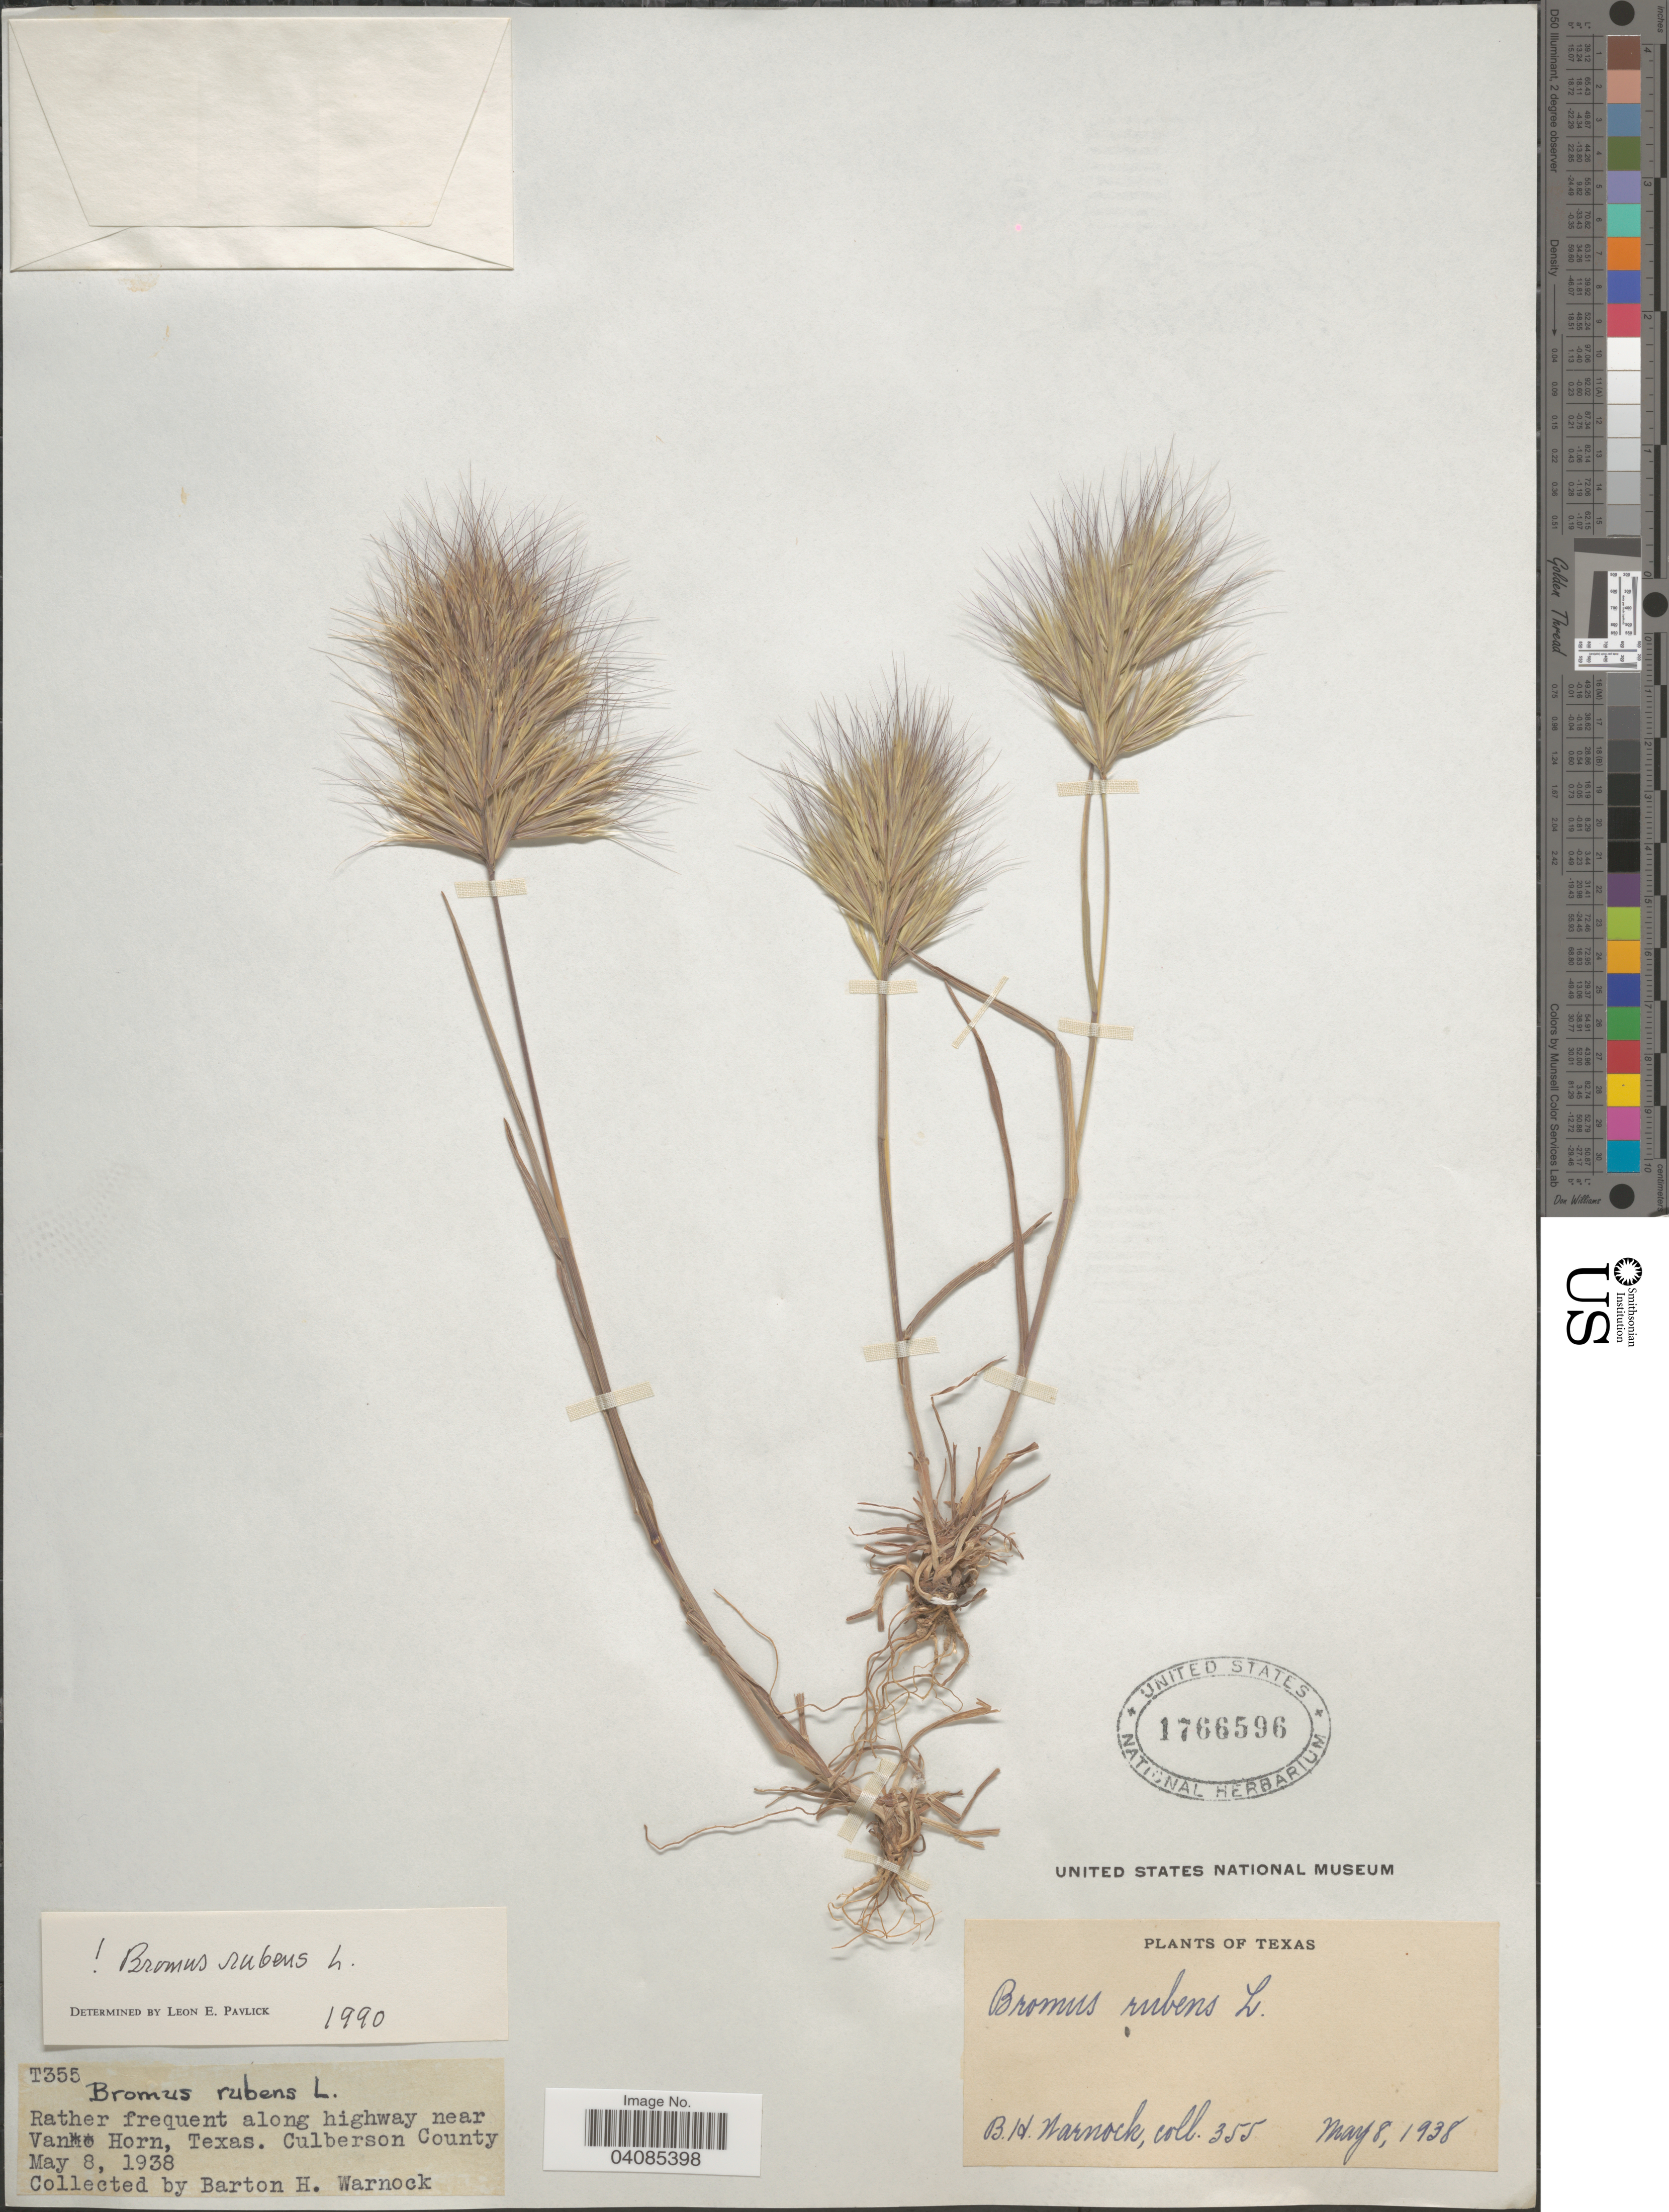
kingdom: Plantae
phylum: Tracheophyta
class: Liliopsida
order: Poales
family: Poaceae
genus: Bromus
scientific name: Bromus rubens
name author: L.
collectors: B. H. Warnock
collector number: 355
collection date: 1938-05-08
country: United States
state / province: Texas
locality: Along highway near Van Horn. Culberson County.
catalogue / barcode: US 1766596